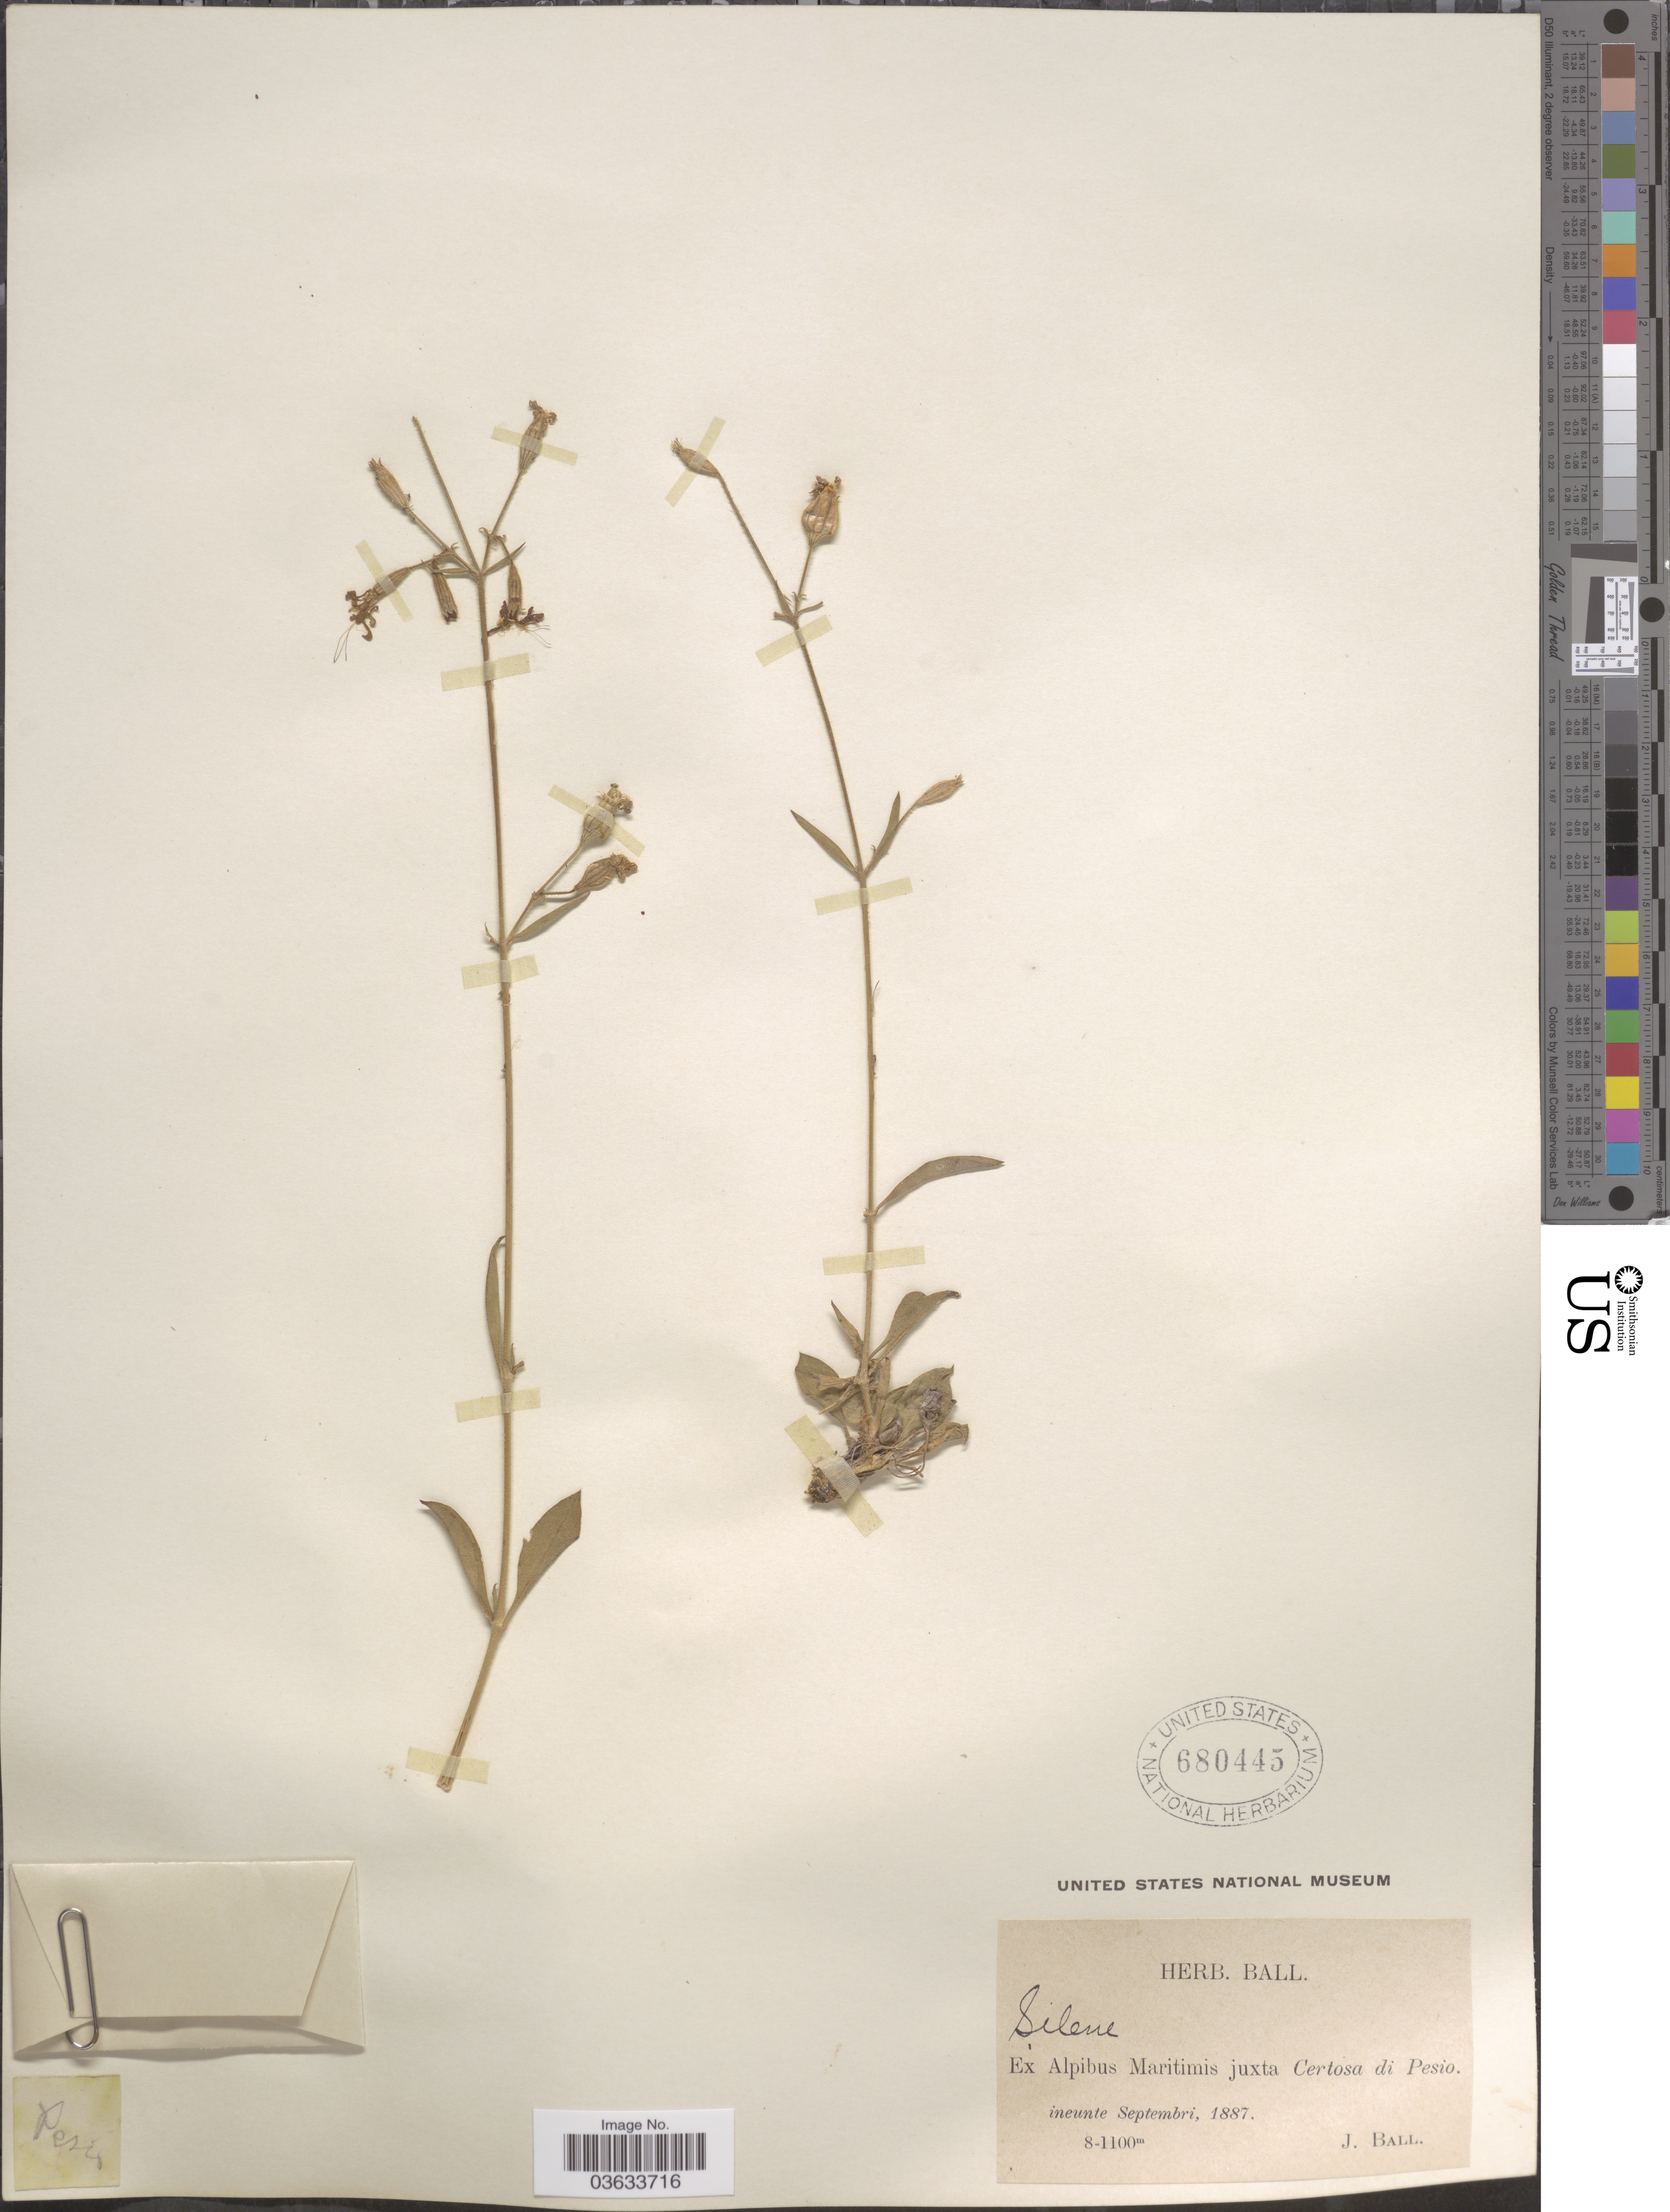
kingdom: Plantae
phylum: Tracheophyta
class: Magnoliopsida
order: Caryophyllales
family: Caryophyllaceae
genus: Silene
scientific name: Silene sp.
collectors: J. Ball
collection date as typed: Ineunte Septembri, 1887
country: Italy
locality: Ex Alpibus Maritimis juxta Certosa di Pesio.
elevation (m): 800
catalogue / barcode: US 680445